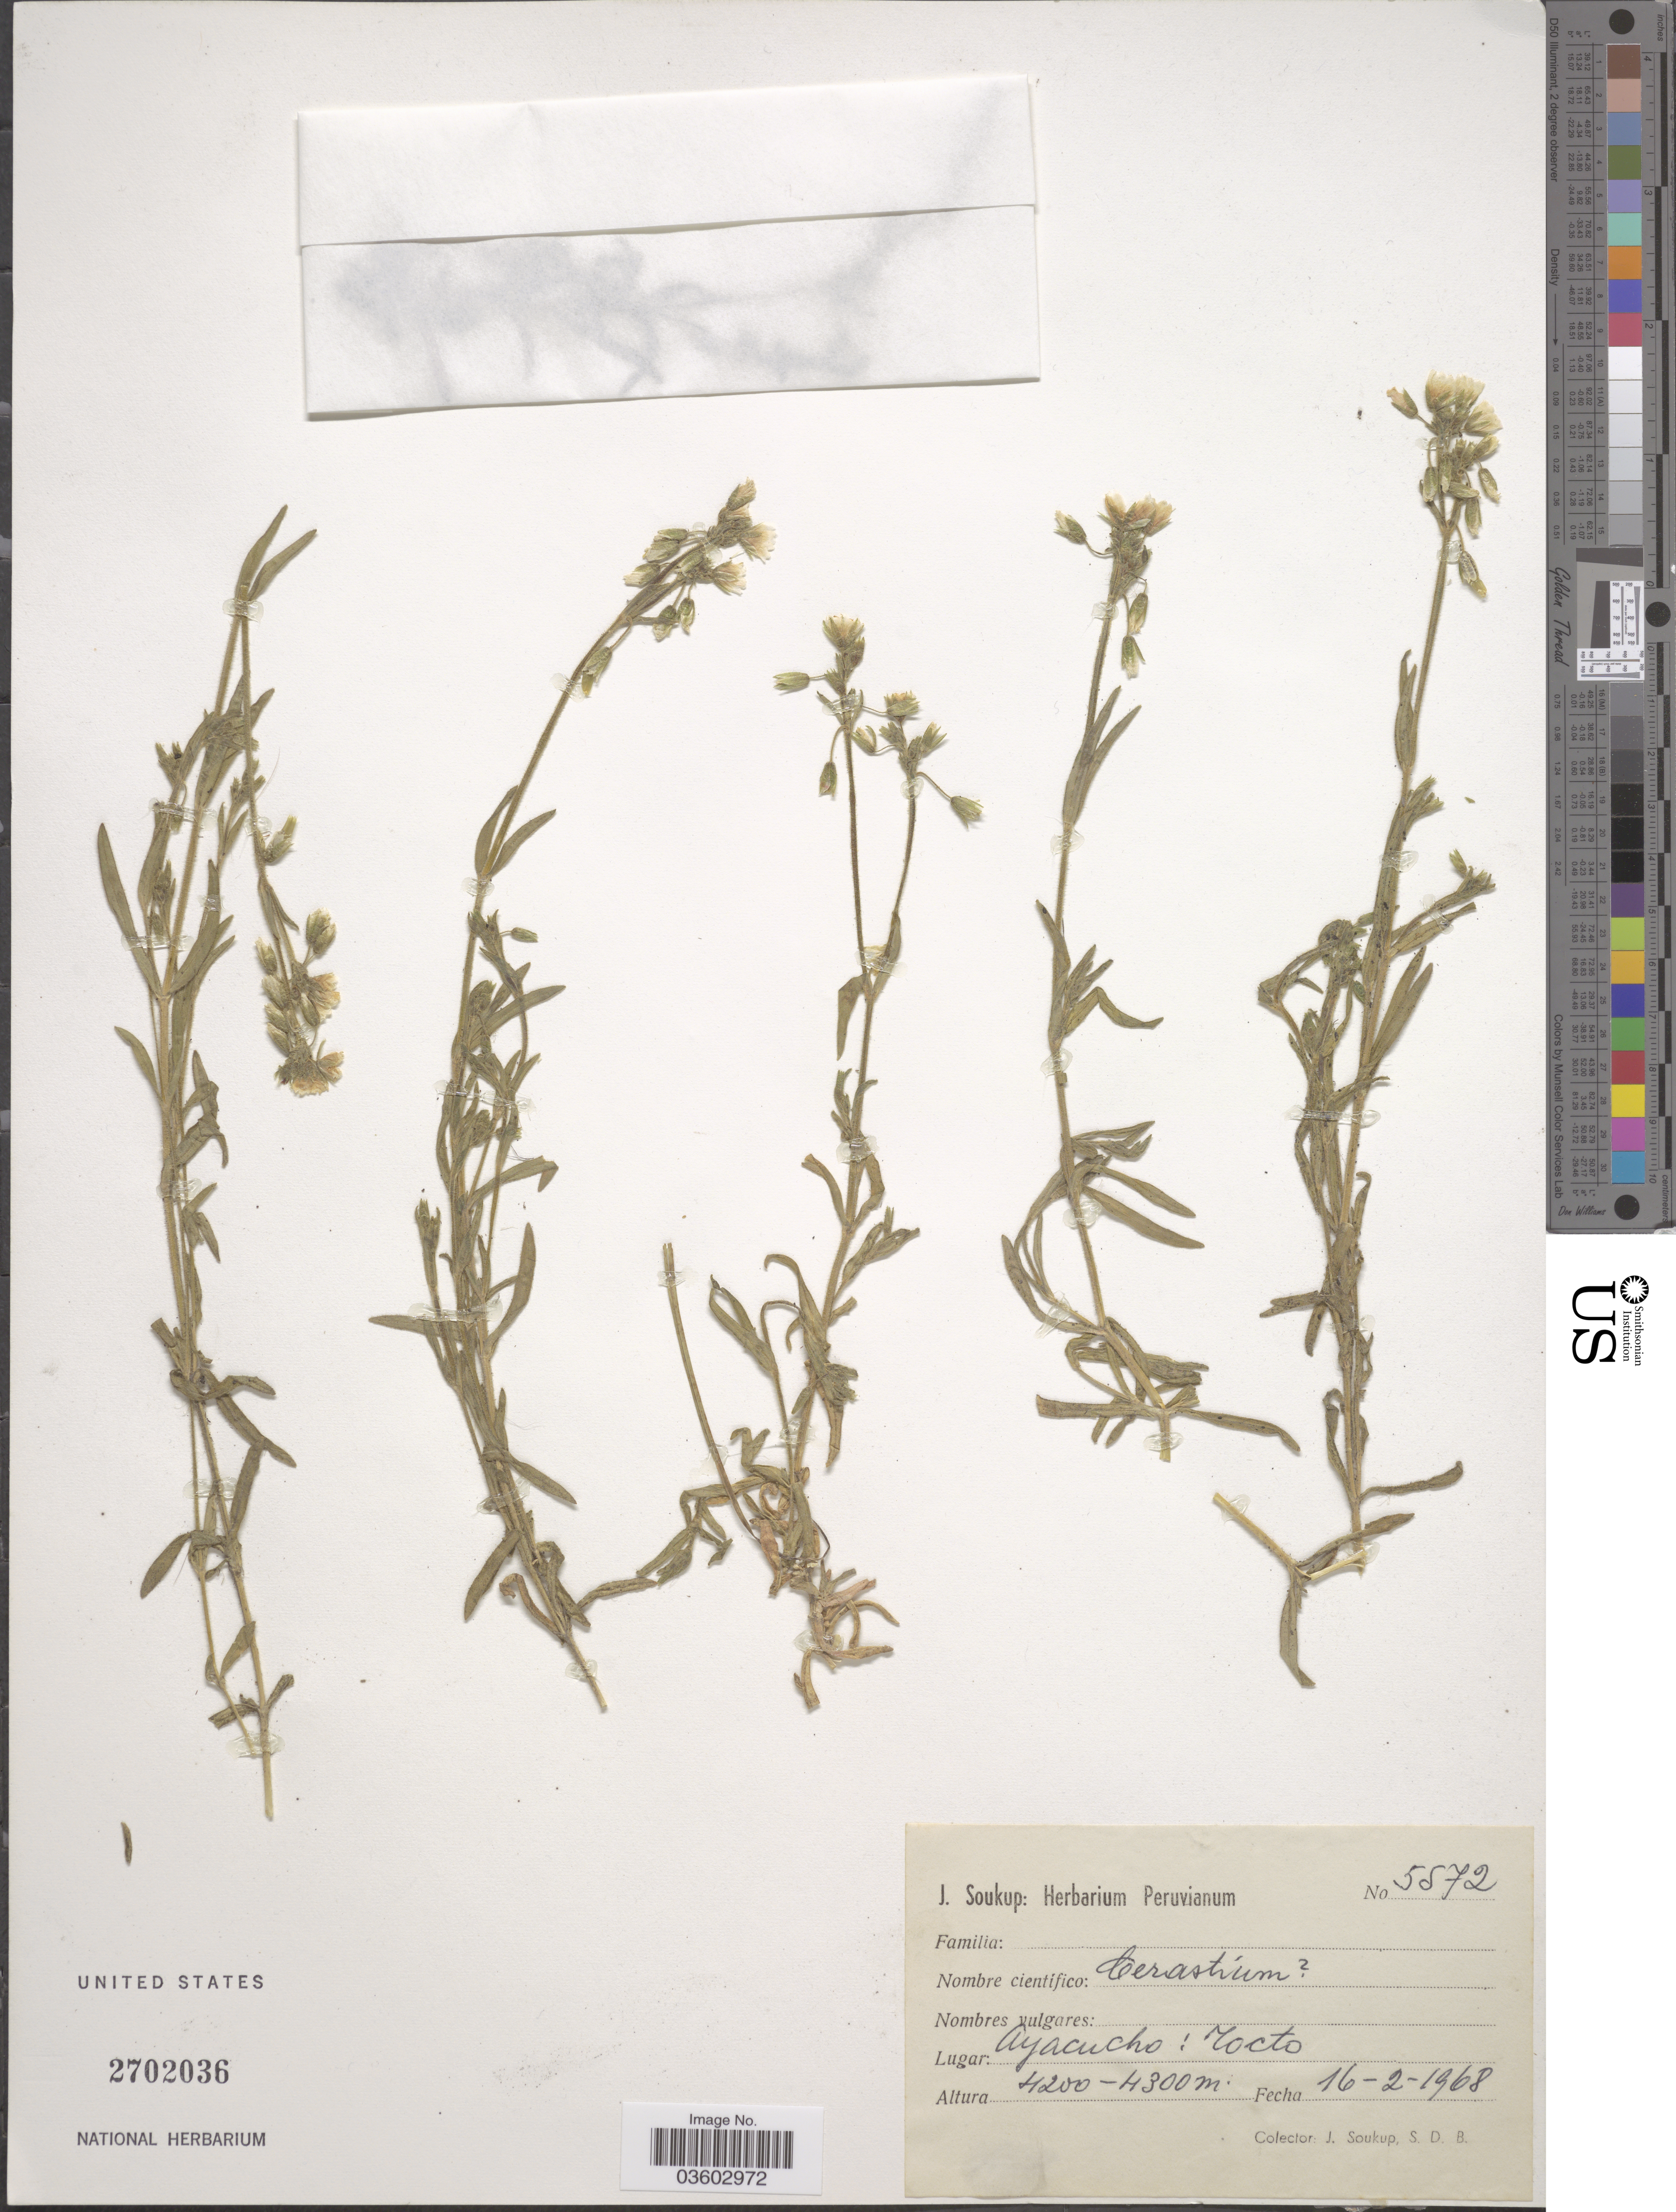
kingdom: Plantae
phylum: Tracheophyta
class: Magnoliopsida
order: Caryophyllales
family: Caryophyllaceae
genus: Cerastium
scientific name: Cerastium sp.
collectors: J. Soukup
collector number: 5572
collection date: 1968-02-16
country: Peru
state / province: Ayacucho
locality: Tocto.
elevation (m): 4200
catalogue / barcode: US 2702036